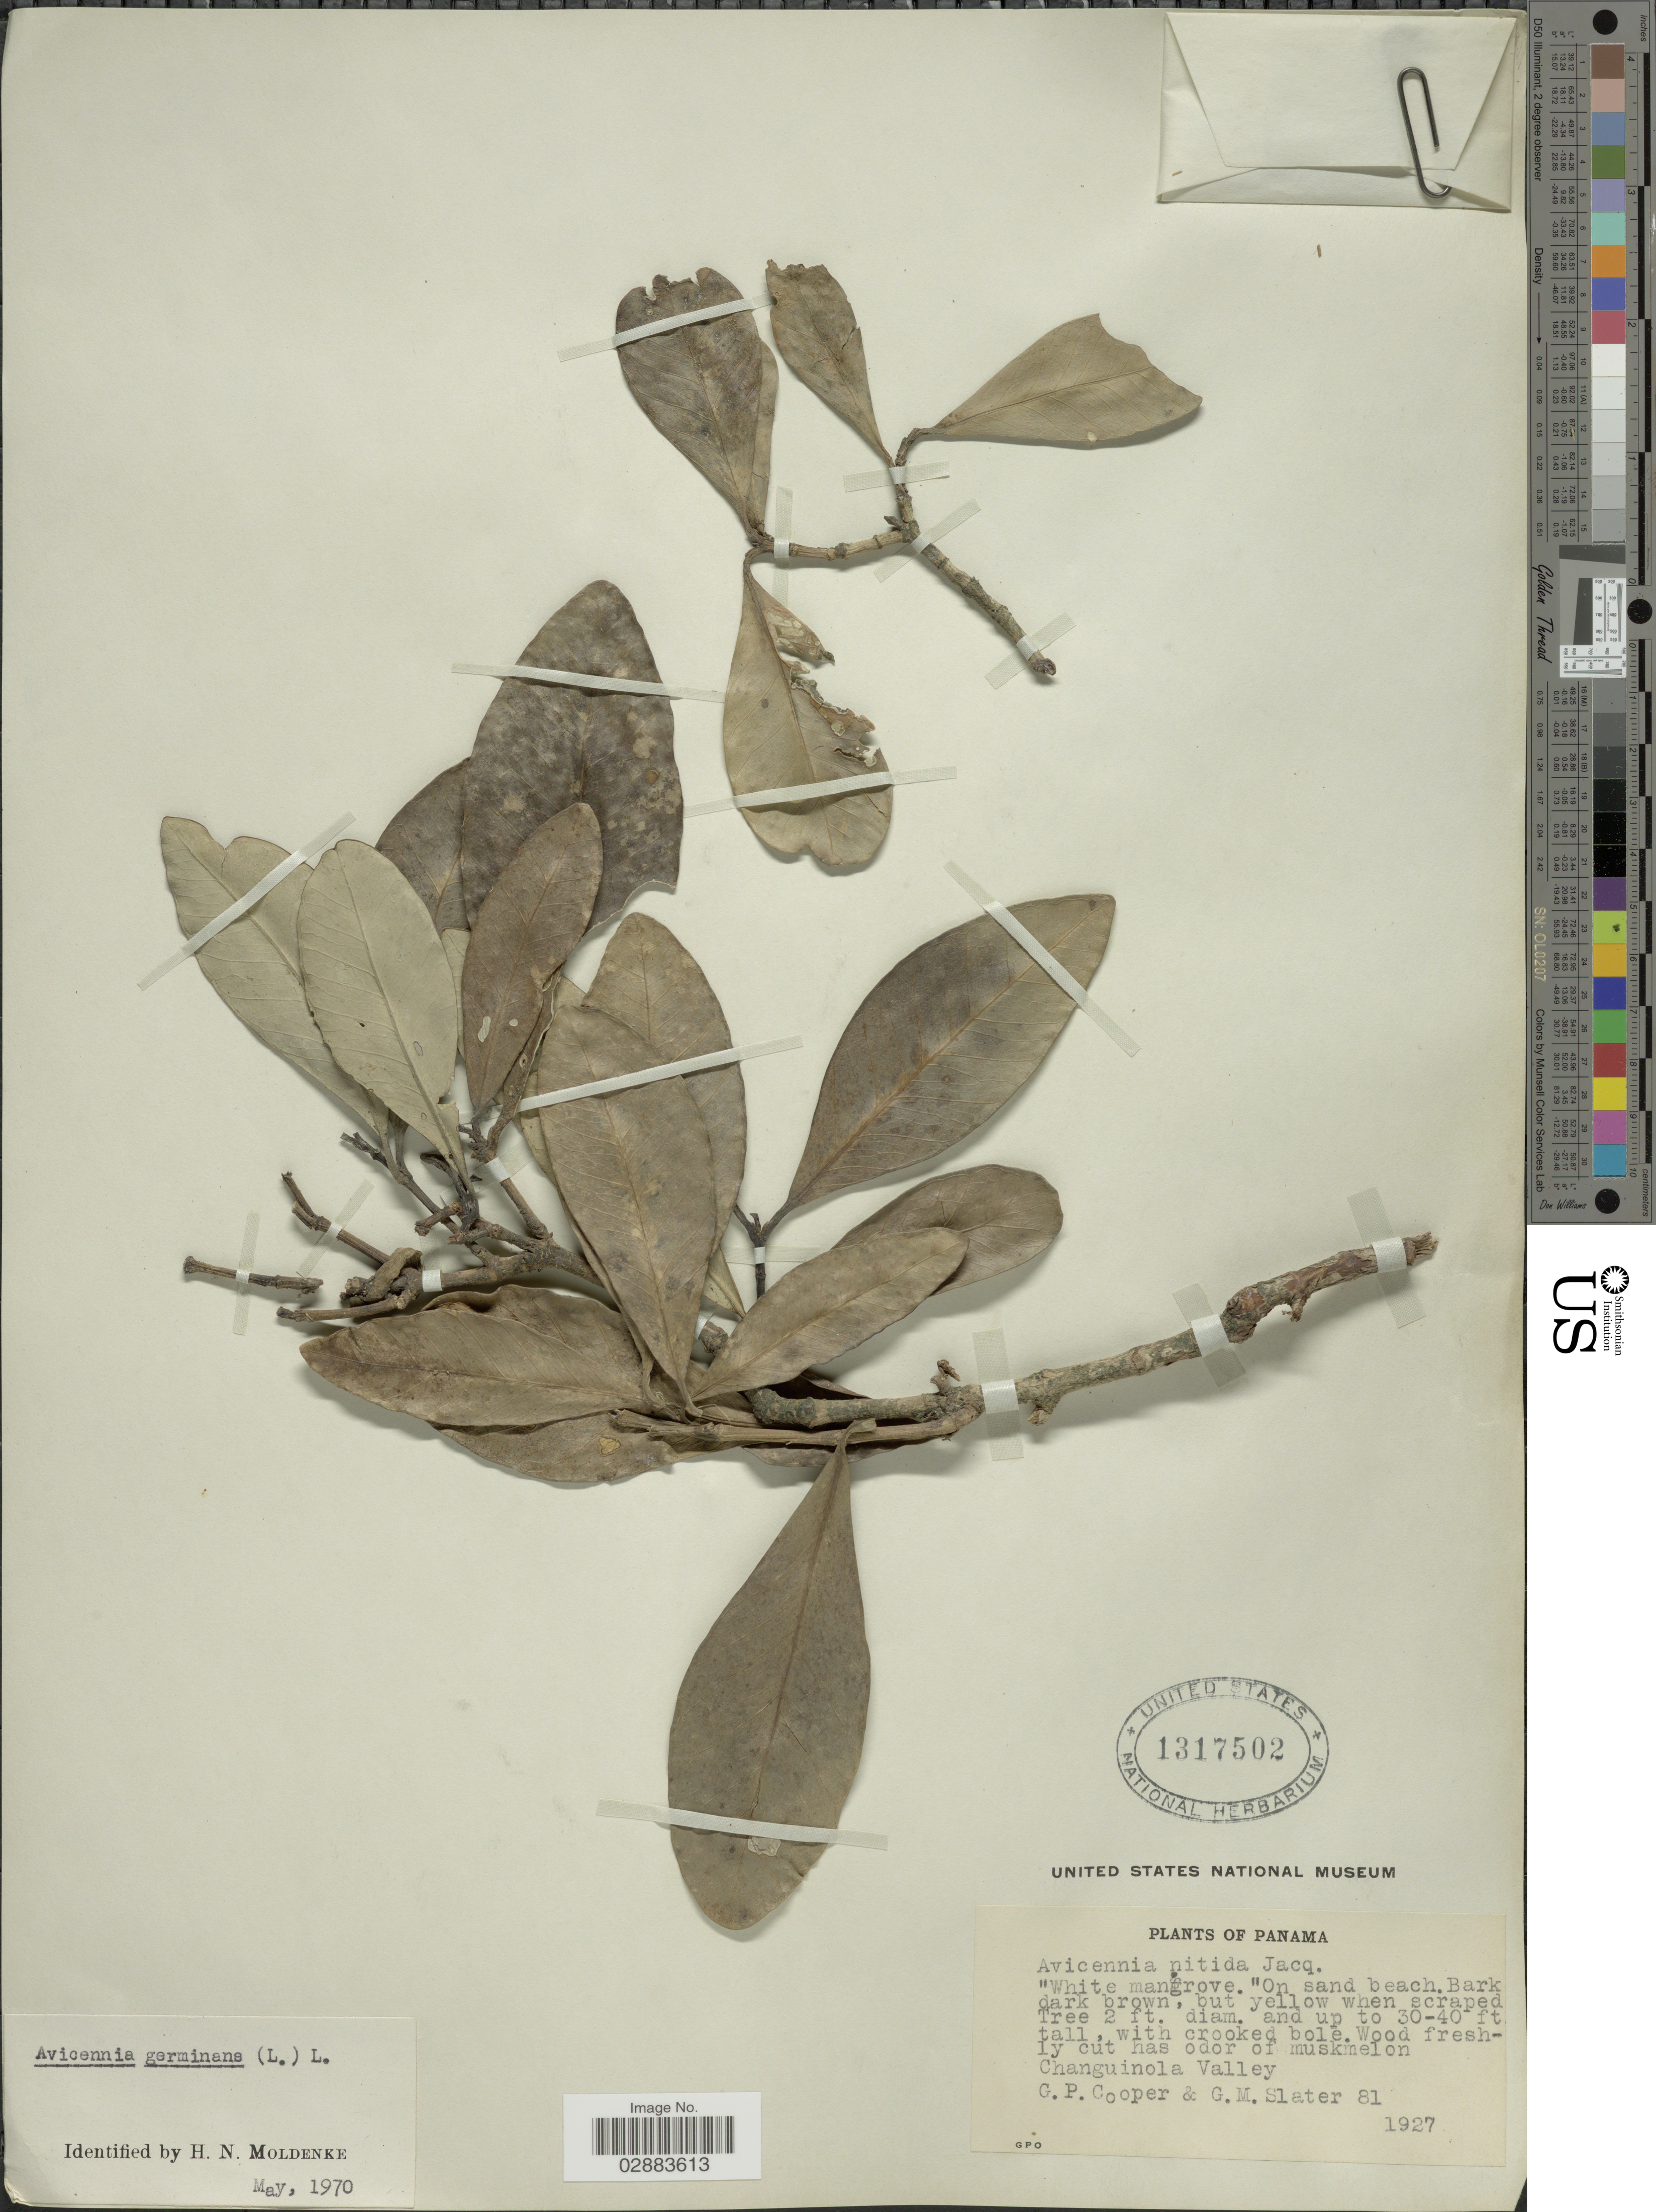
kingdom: Plantae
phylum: Tracheophyta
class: Magnoliopsida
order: Lamiales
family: Acanthaceae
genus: Avicennia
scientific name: Avicennia germinans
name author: (L.) L.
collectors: G. Cooper & G. Slater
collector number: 81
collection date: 1927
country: Panama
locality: Changuinola Valley.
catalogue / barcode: US 1317502